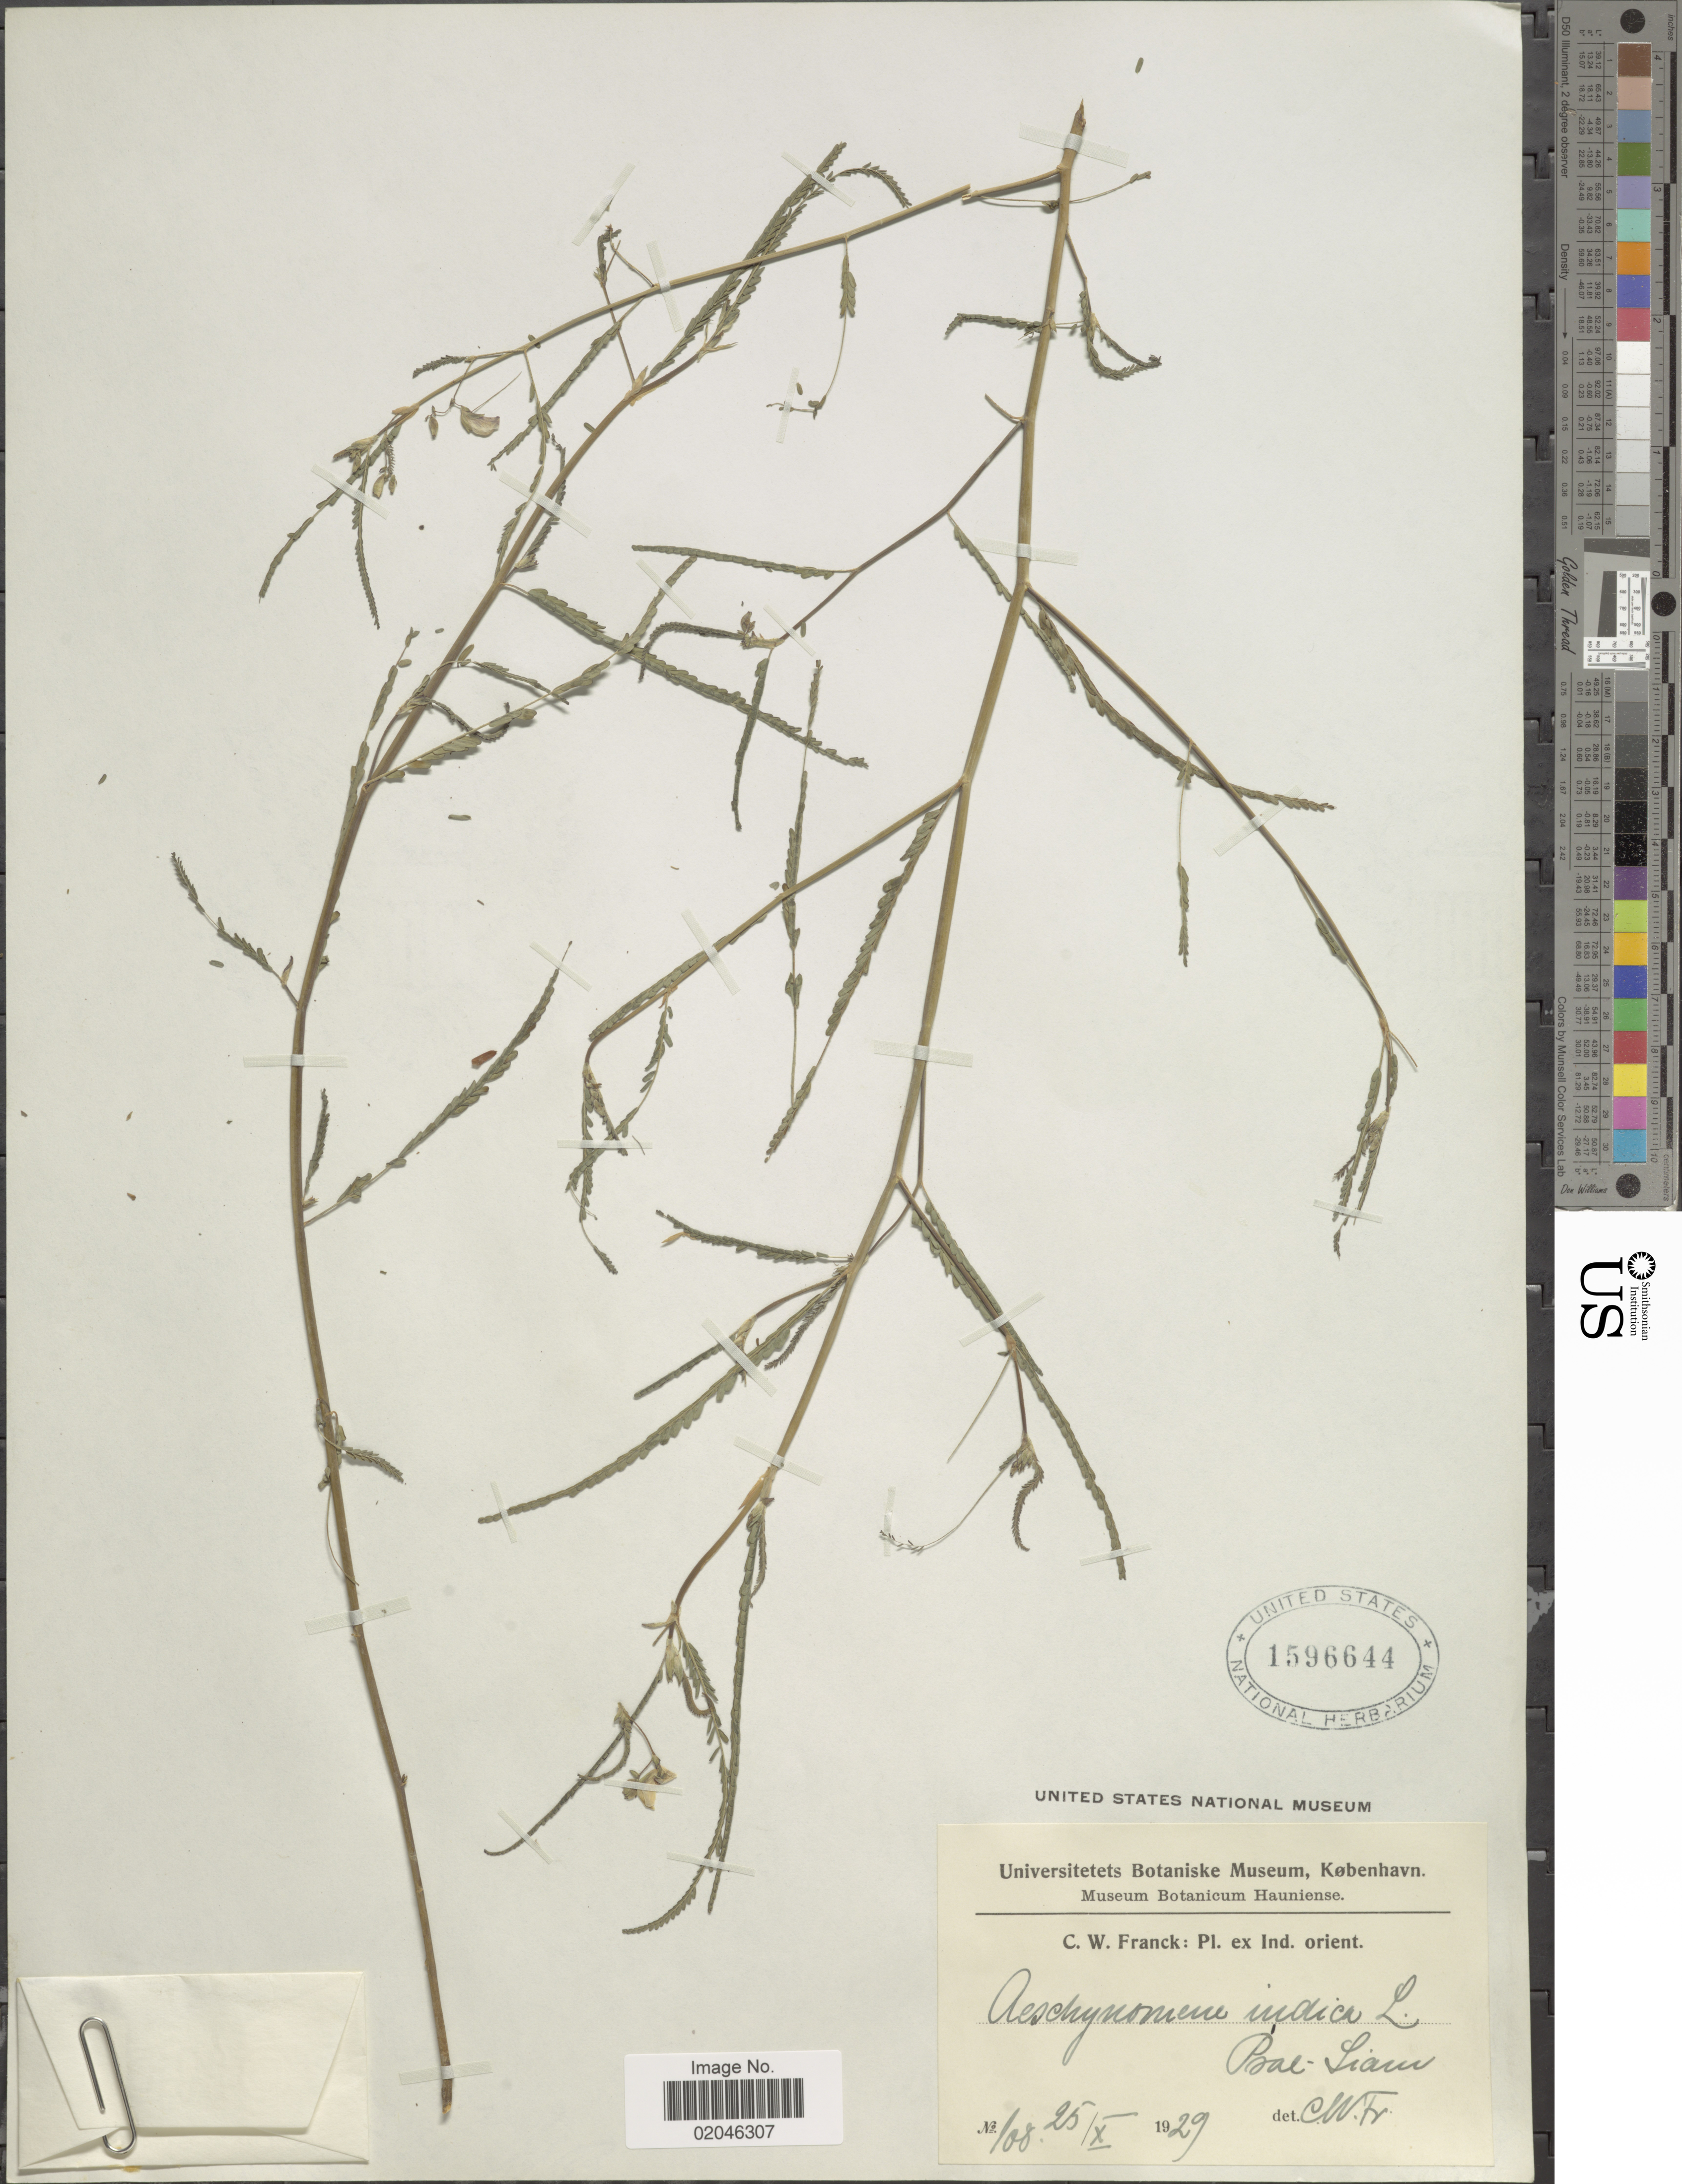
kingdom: Plantae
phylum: Tracheophyta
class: Magnoliopsida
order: Fabales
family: Fabaceae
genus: Aeschynomene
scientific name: Aeschynomene indica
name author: L.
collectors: C. Franck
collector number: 108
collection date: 1929-10-25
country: Thailand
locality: Pl. Ind. orient., Bal-Liam [unsure placement].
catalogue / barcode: US 1596644